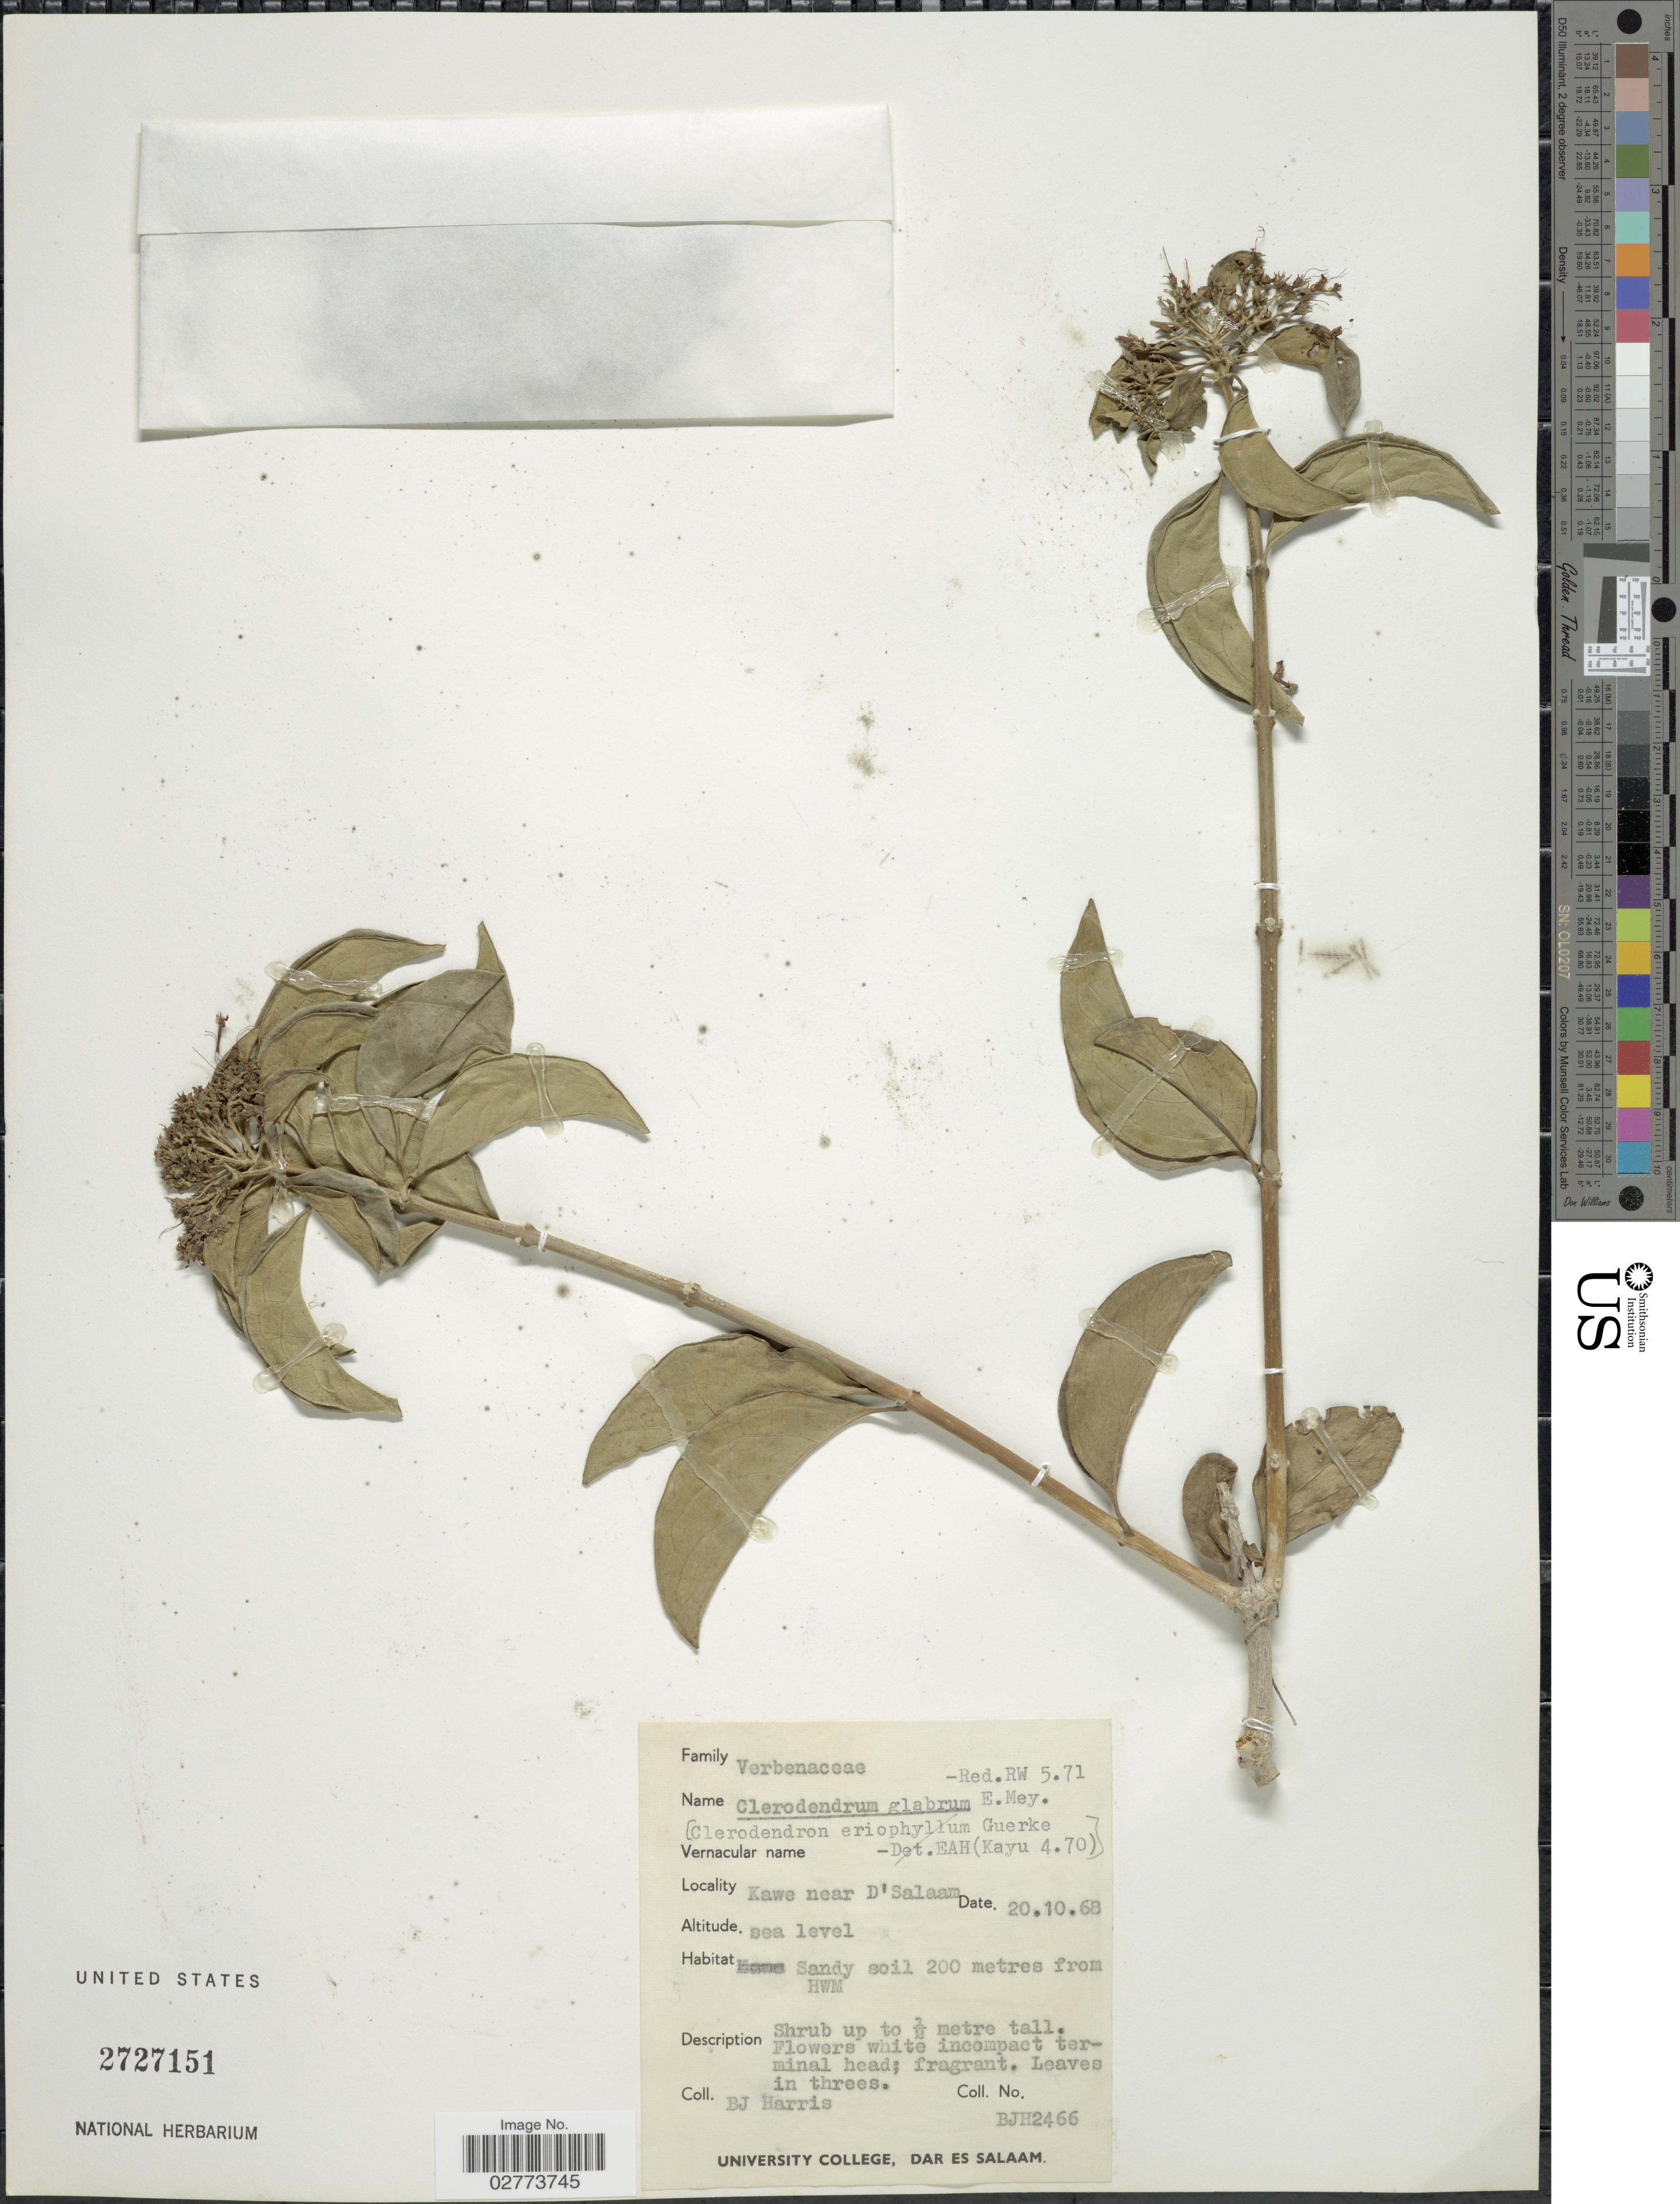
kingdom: Plantae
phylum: Tracheophyta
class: Magnoliopsida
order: Lamiales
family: Lamiaceae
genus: Clerodendrum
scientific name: Clerodendrum glabrum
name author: E. Mey.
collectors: B. J. Harris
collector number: BJH2466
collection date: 1968-10-20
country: Tanzania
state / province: Dar es Salaam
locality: Kawe near D'Salaam.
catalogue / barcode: US 2727151